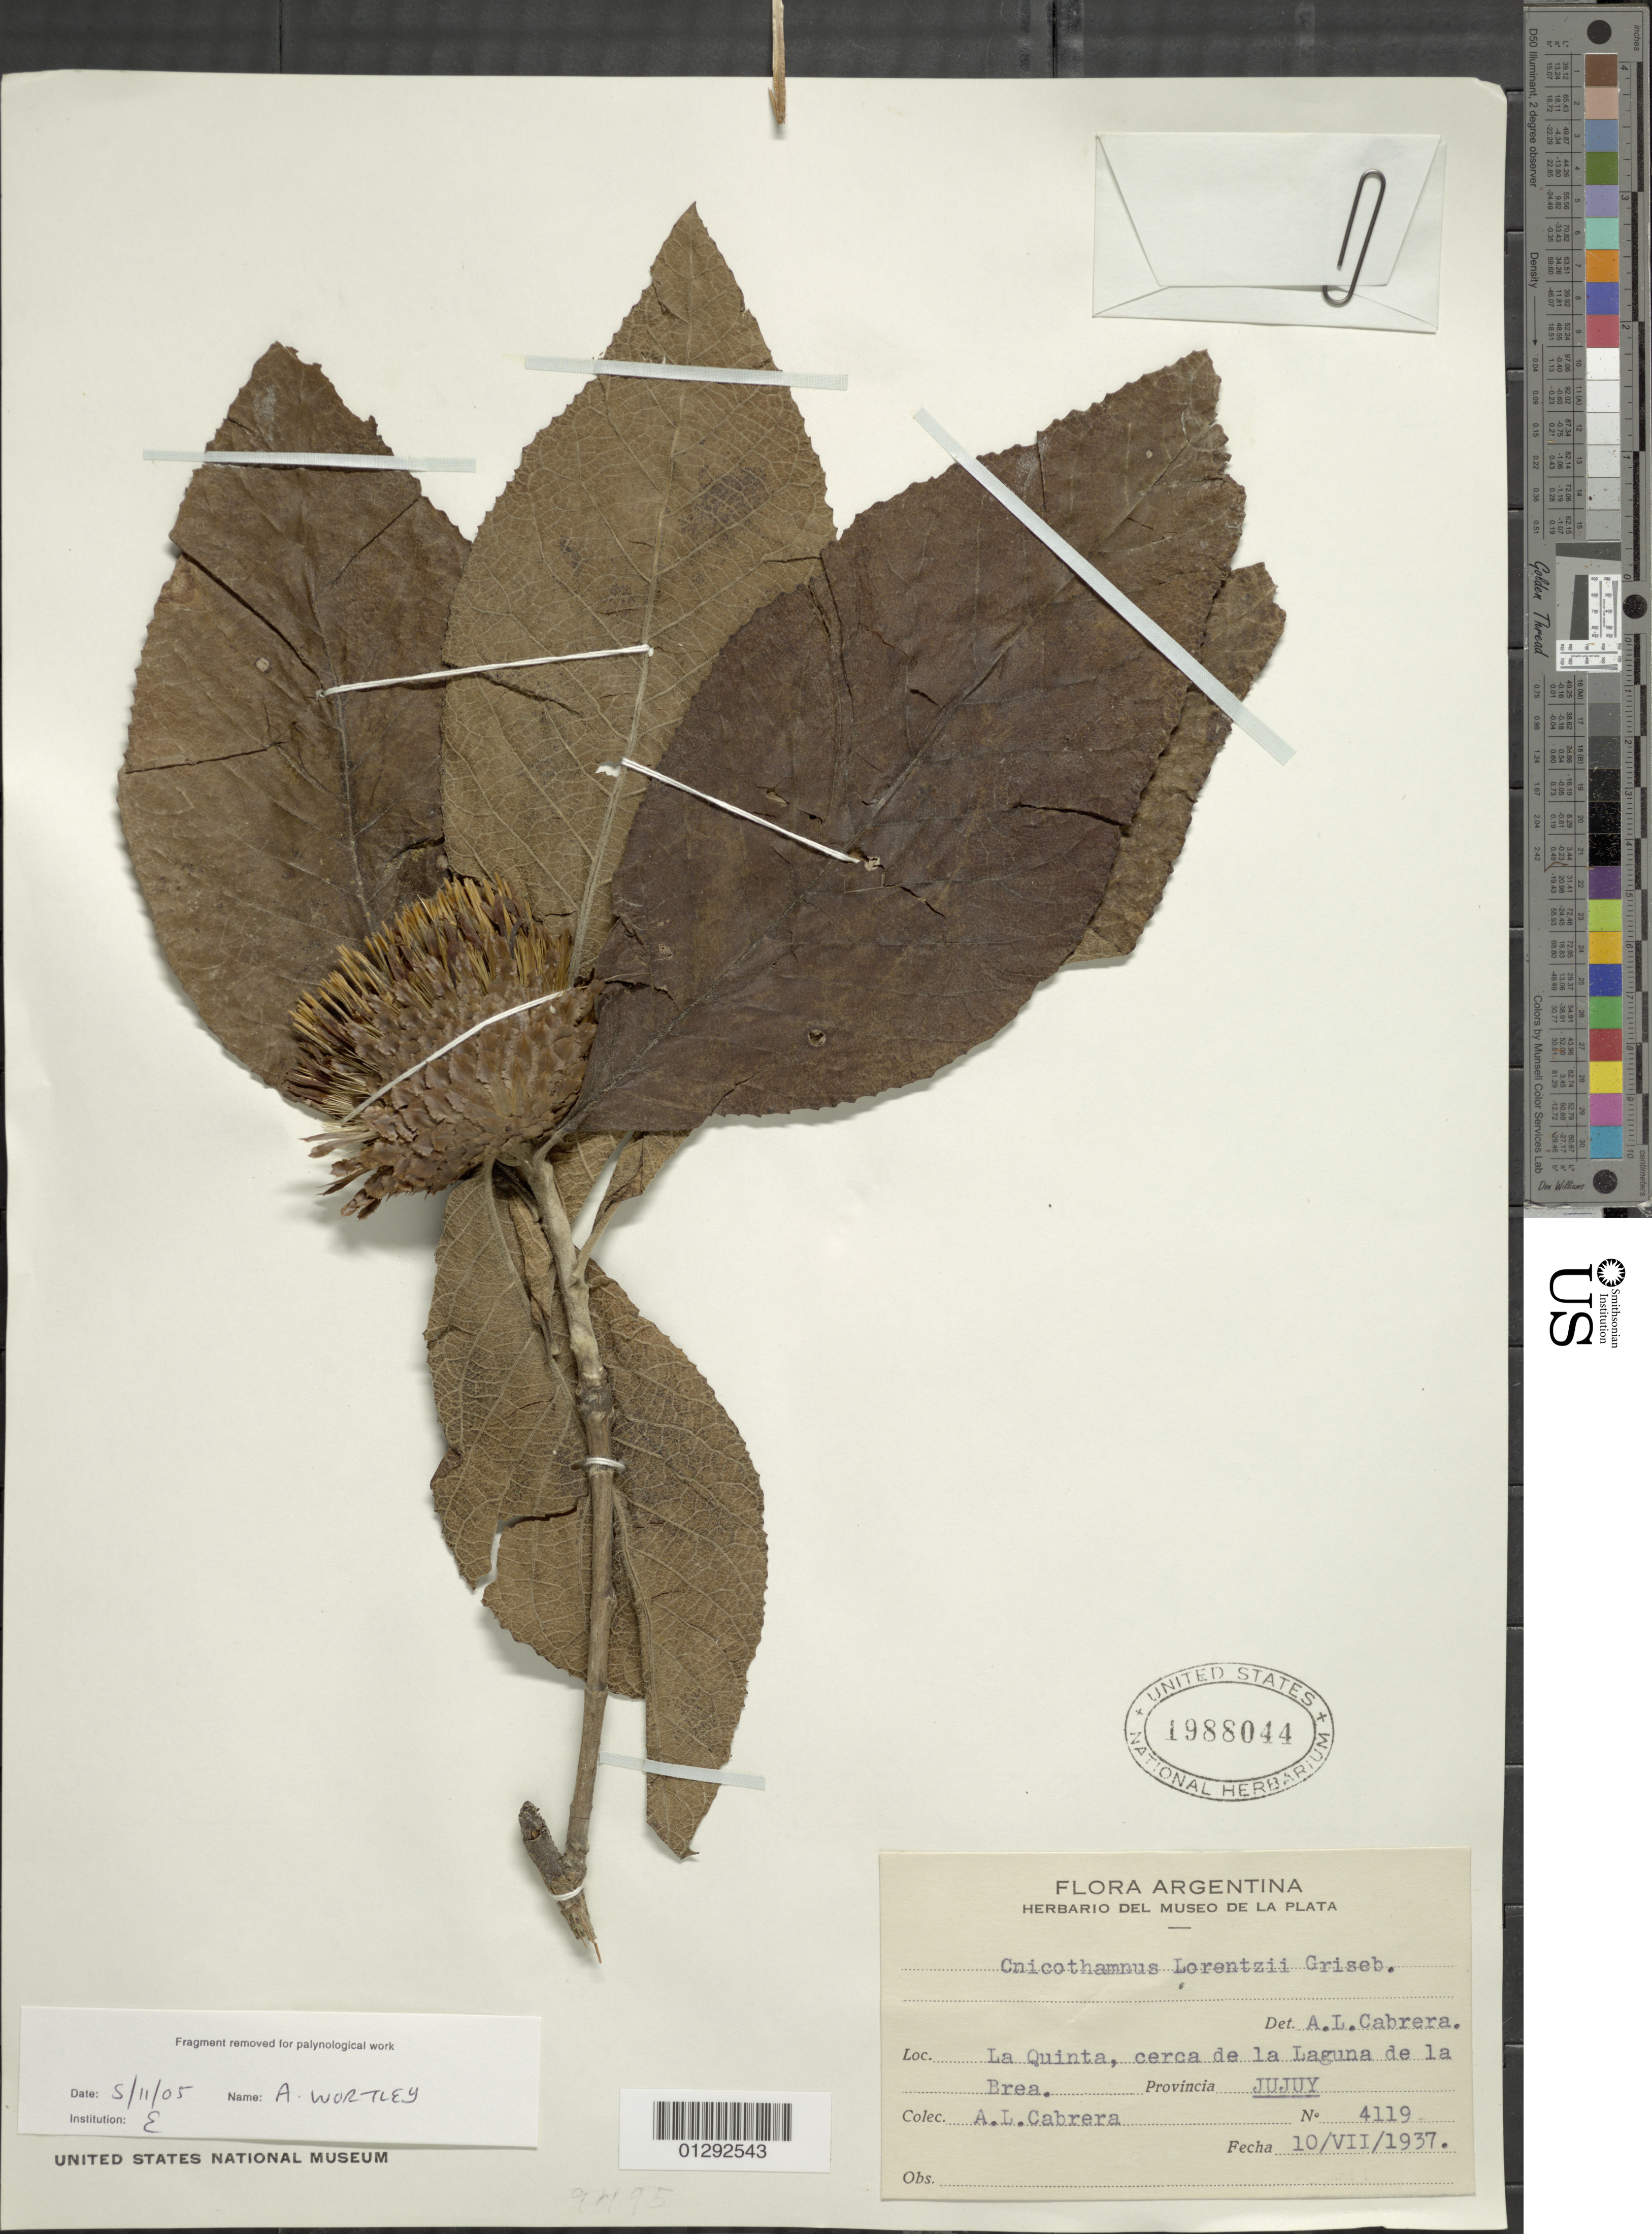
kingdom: Plantae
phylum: Tracheophyta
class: Magnoliopsida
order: Asterales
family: Asteraceae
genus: Cnicothamnus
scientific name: Cnicothamnus lorentzii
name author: Griseb.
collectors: A. L. Cabrera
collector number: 4119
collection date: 1937-07-10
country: Argentina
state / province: Jujuy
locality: La Quinta, cerca de la Laguna de al Brea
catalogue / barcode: US 1988044